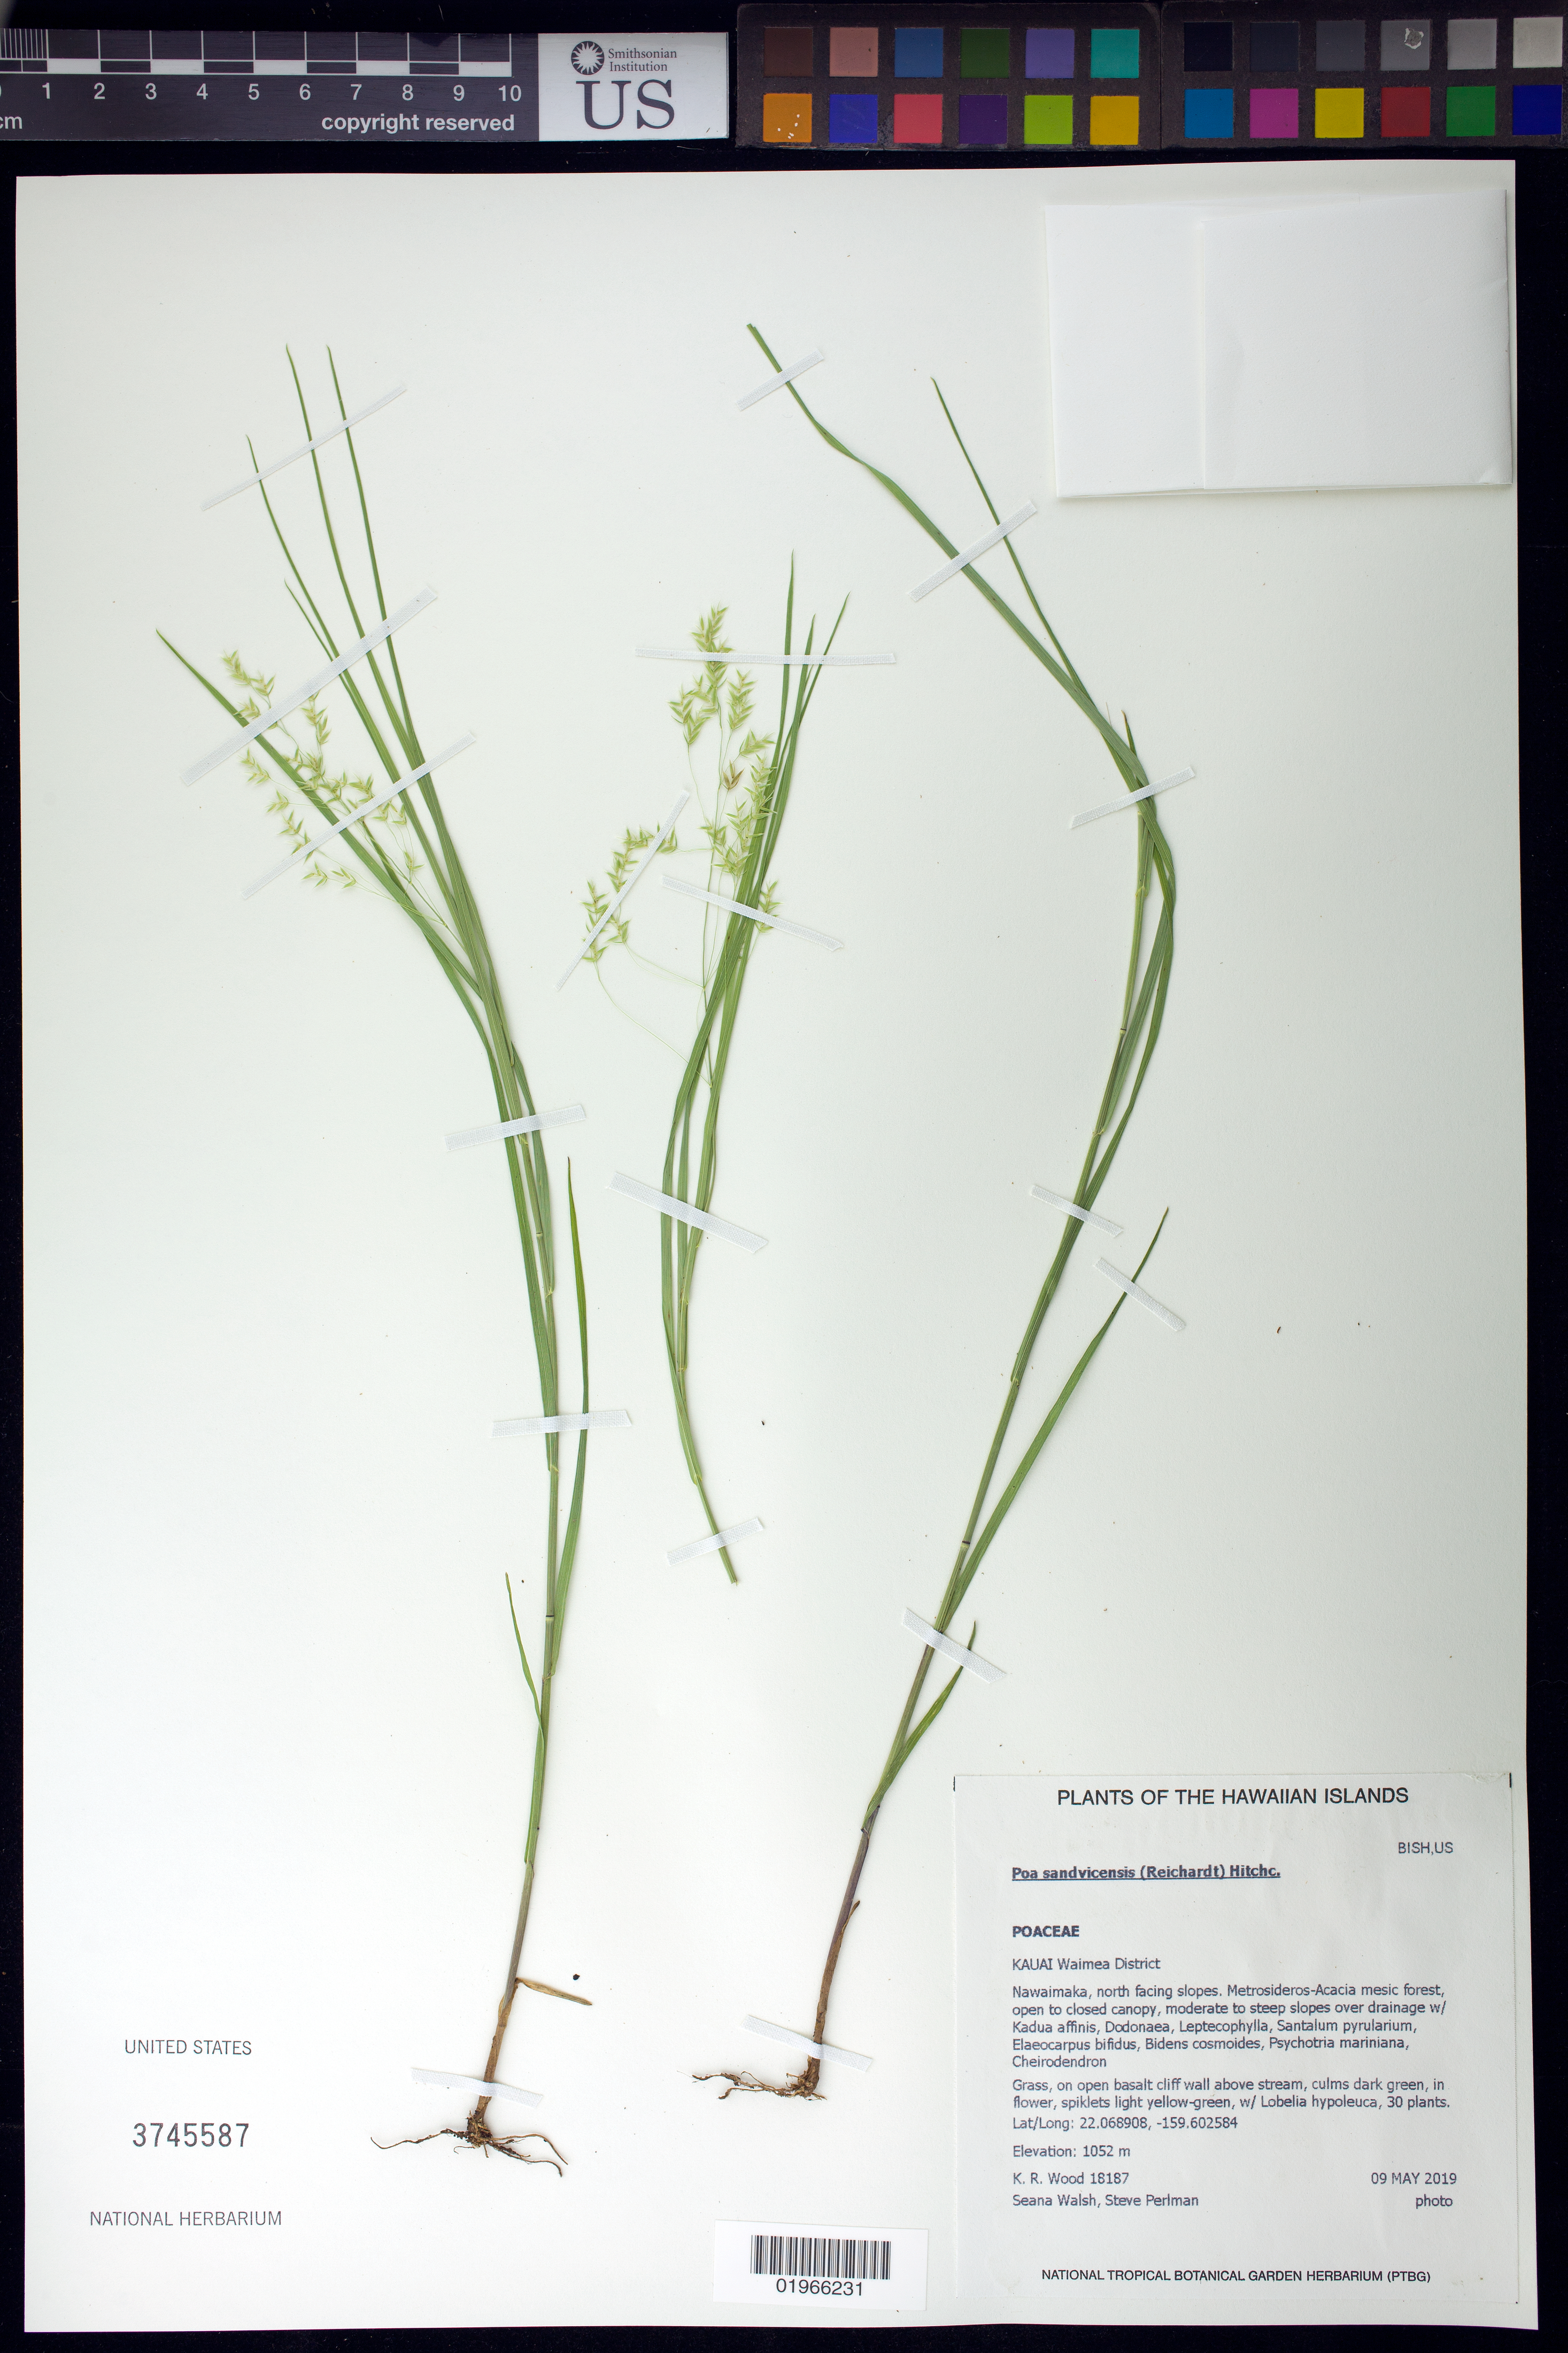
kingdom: Plantae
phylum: Tracheophyta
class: Liliopsida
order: Poales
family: Poaceae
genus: Poa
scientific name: Poa sandvicensis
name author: (Reich) Hitchc.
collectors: K. R. Wood, S. Walsh & S. P. Perlman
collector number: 18187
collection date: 2019-05-09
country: United States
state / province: Hawaii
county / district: Kauai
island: Kaua'i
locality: Waimea District, Nawaimaka, north facing slopes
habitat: Mesic forest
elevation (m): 1052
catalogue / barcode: US 3745587